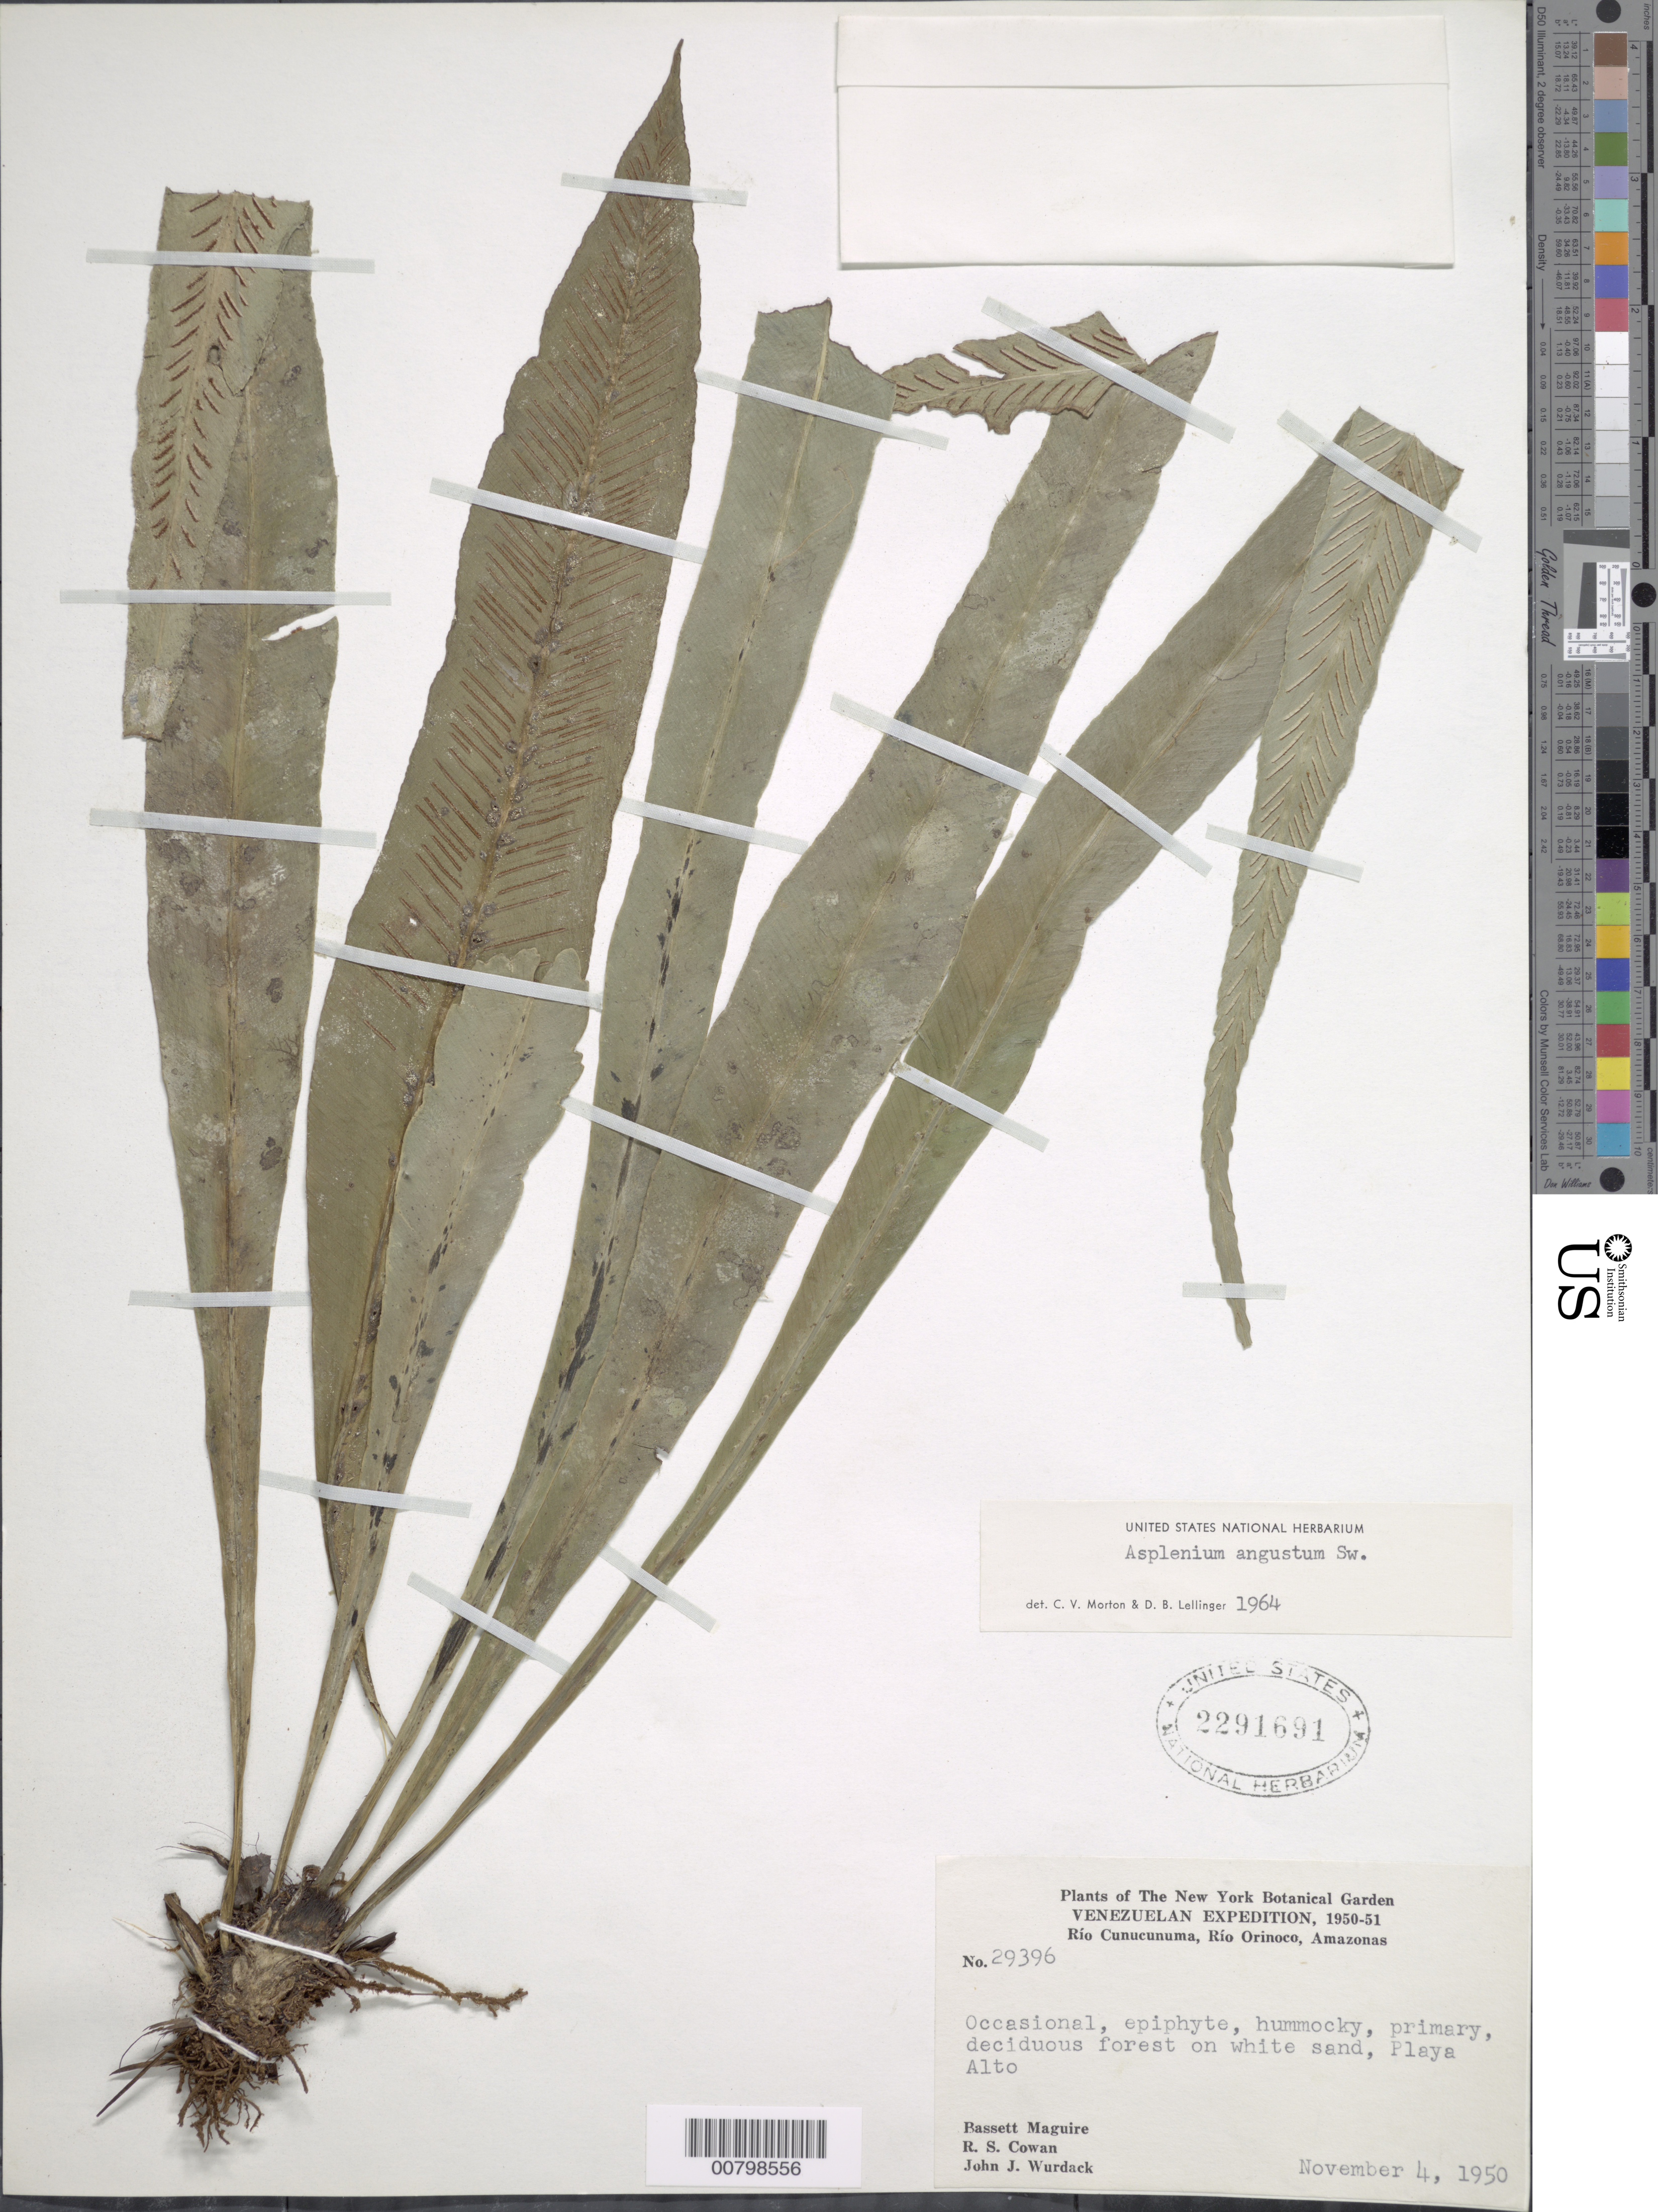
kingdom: Plantae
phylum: Tracheophyta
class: Polypodiopsida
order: Polypodiales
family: Aspleniaceae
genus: Asplenium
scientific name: Asplenium angustum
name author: Sw.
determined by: Morton, C. V.; Lellinger, D. B.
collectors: B. Maguire, R. S. Cowan & J. J. Wurdack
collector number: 29396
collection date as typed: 4-Nov-50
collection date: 1950-11-04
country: Venezuela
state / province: Amazonas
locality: Playa Alta, Río Cunucunuma, Río Orinoco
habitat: Hummocky, primary, deciduous forest on white sand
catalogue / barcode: US 2291691